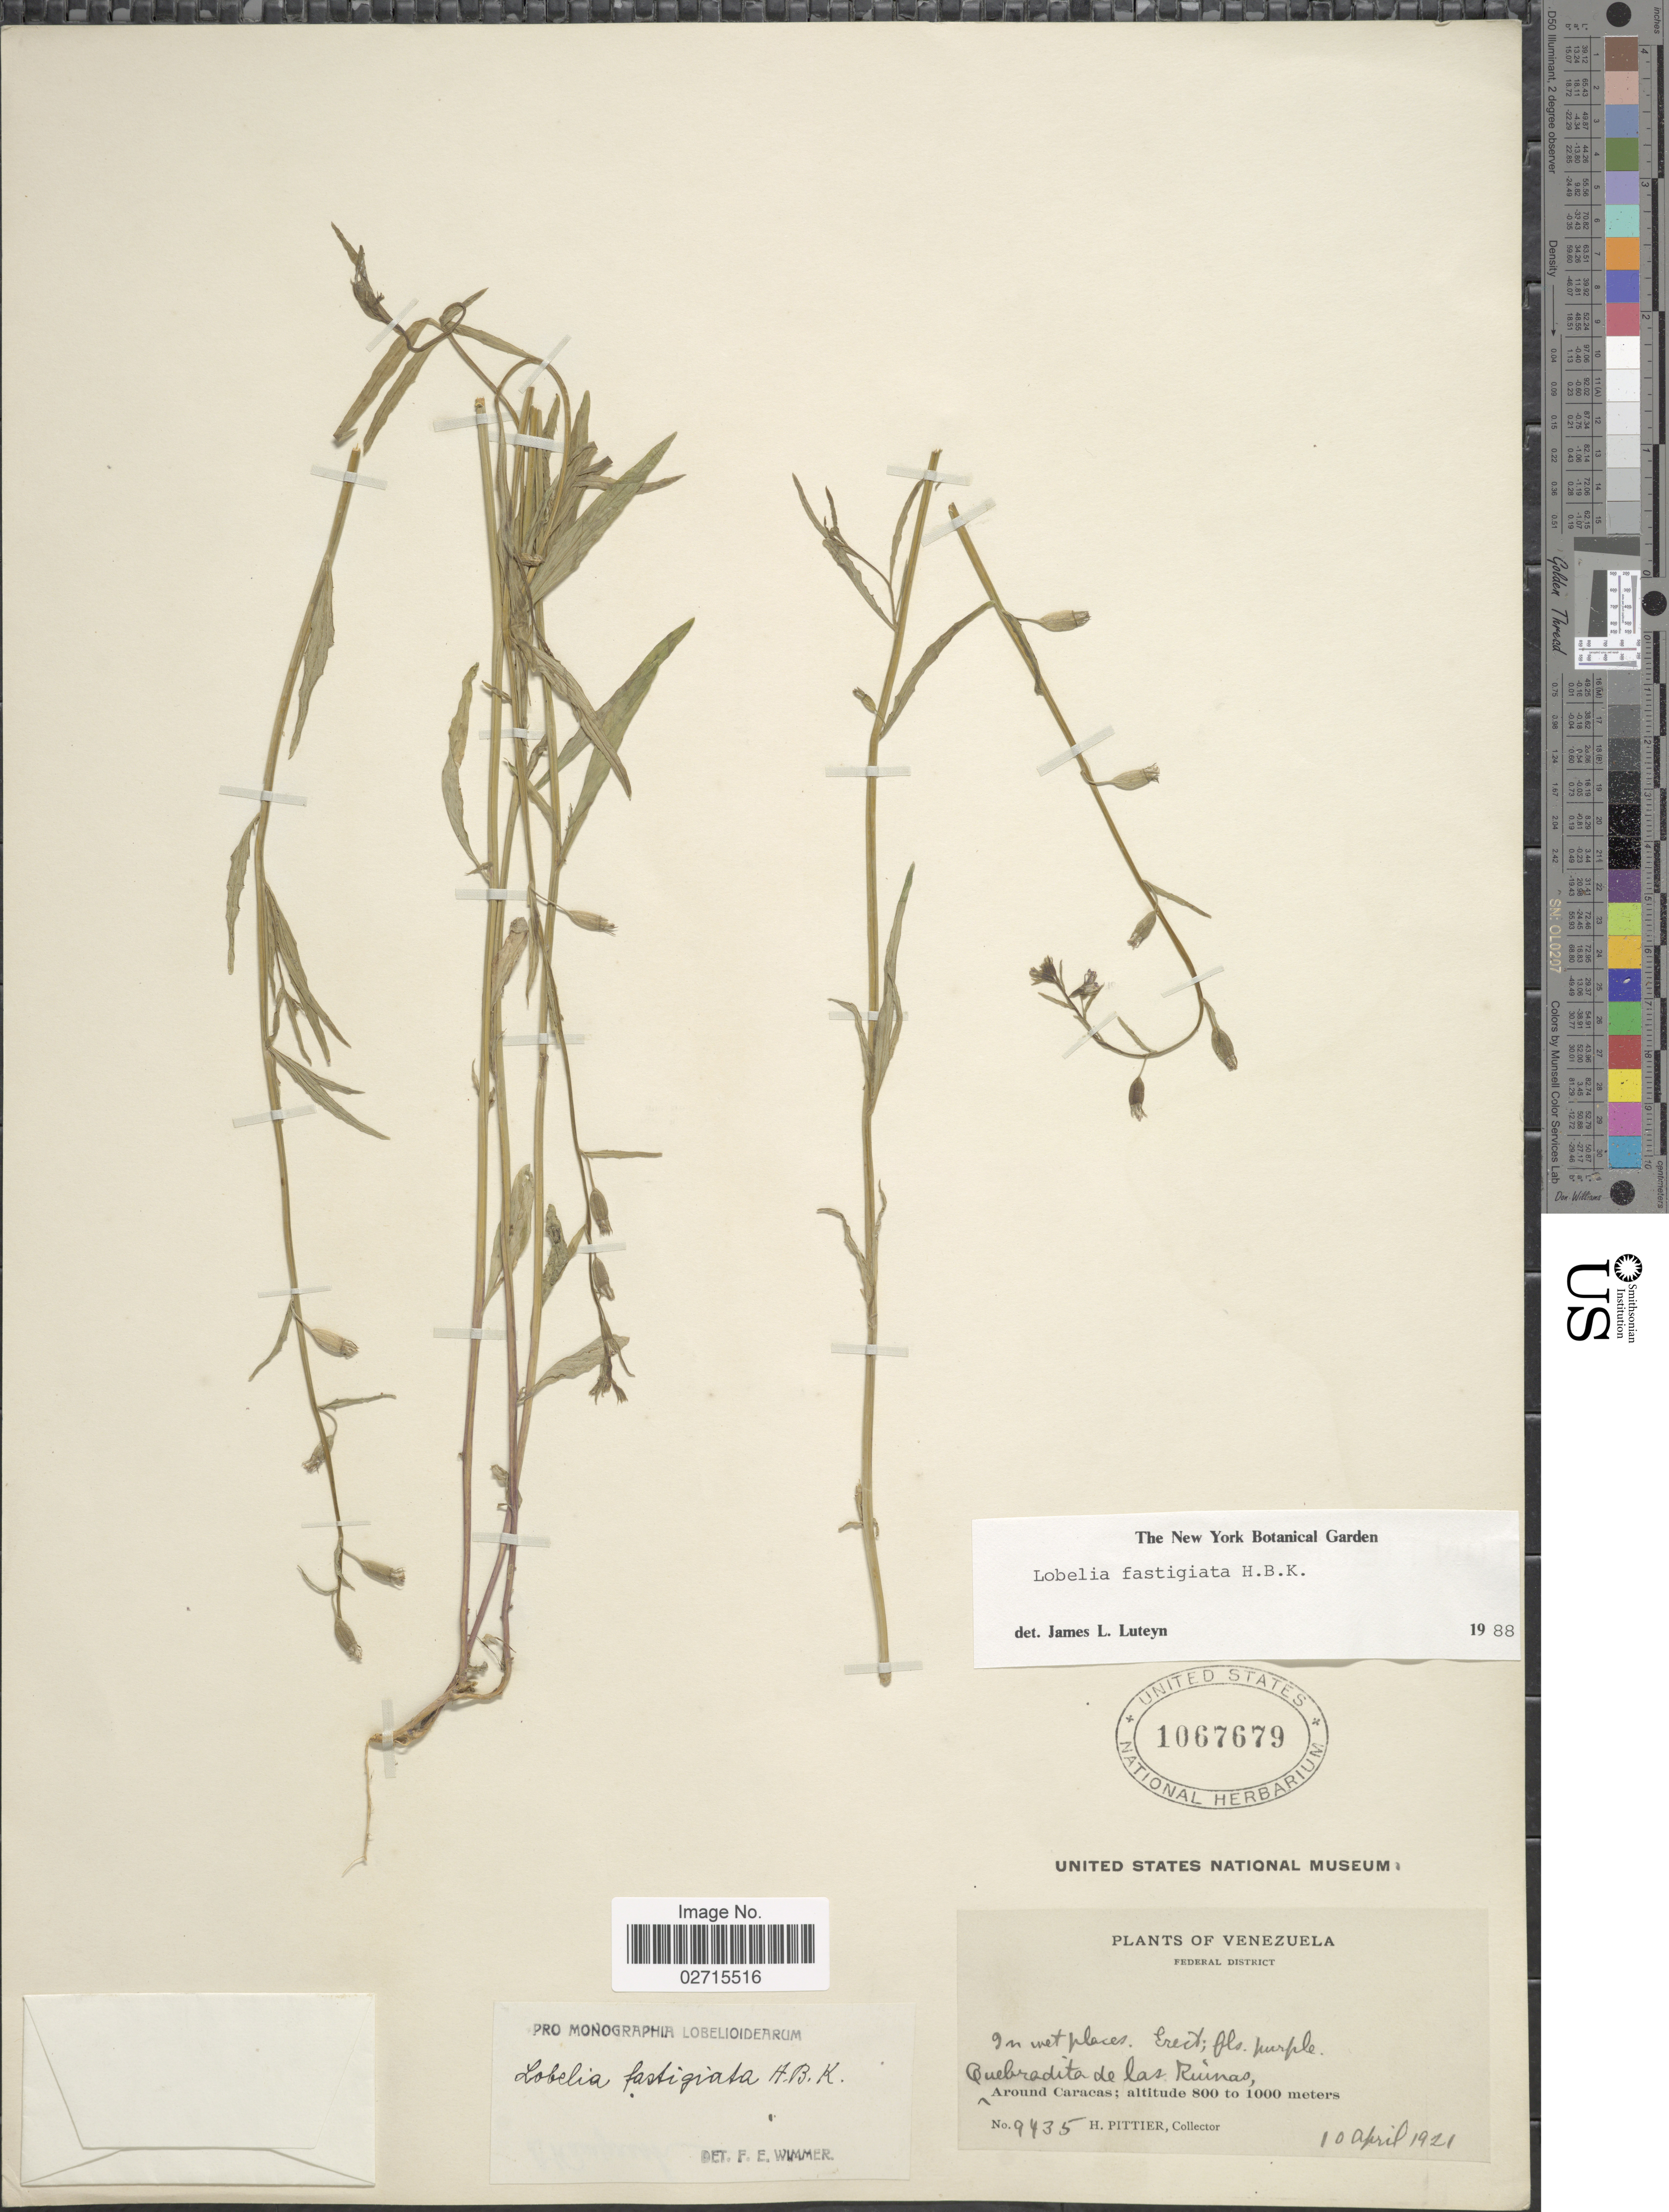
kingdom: Plantae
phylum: Tracheophyta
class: Magnoliopsida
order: Asterales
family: Campanulaceae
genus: Lobelia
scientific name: Lobelia fastigiata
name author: Kunth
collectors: H. F. Pittier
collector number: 9435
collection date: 1921-04-10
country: Venezuela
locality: Federal District, Quebradita de las Ruinas, around Caracas.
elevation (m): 850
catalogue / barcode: US 1067679